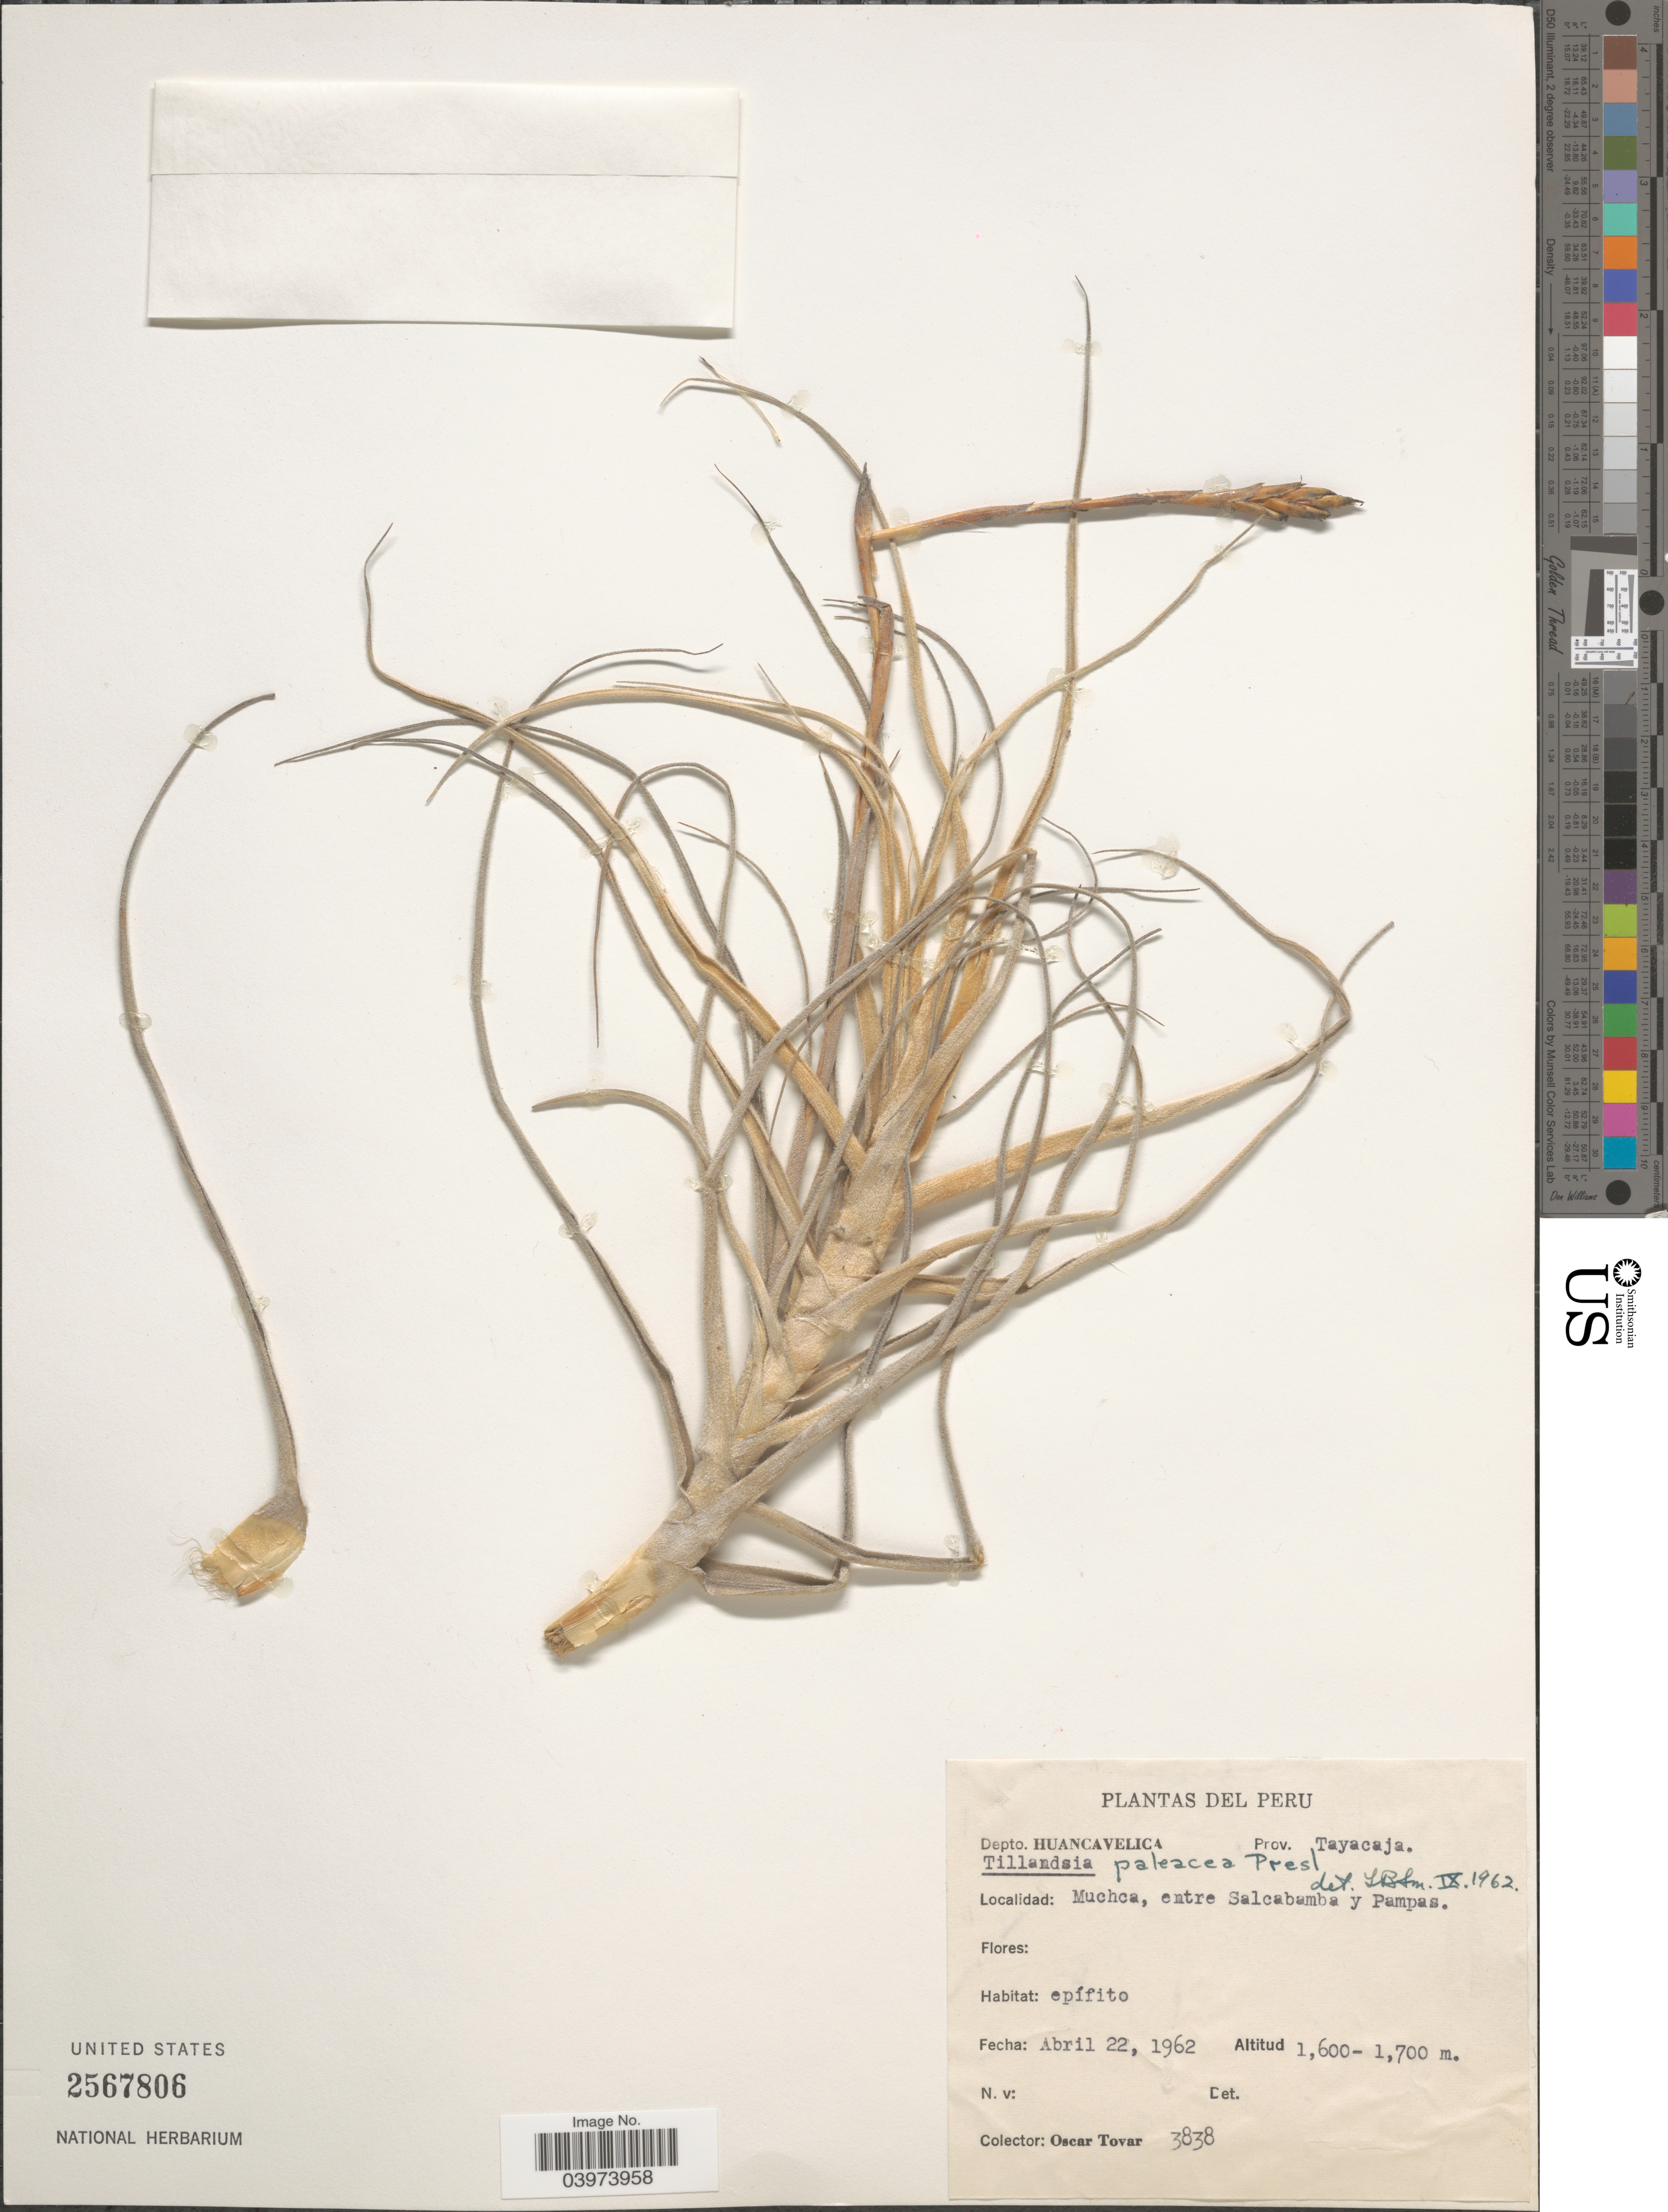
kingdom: Plantae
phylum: Tracheophyta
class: Liliopsida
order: Poales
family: Bromeliaceae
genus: Tillandsia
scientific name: Tillandsia paleacea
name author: C. Presl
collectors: Ó. Tovar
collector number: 3838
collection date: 1962-04-22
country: Peru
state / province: Huancavelica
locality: Depto. Huancavelica. Prov. Tayacaja. Muchca, entre Salcabamba y Pampas.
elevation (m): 1600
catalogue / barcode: US 2567806